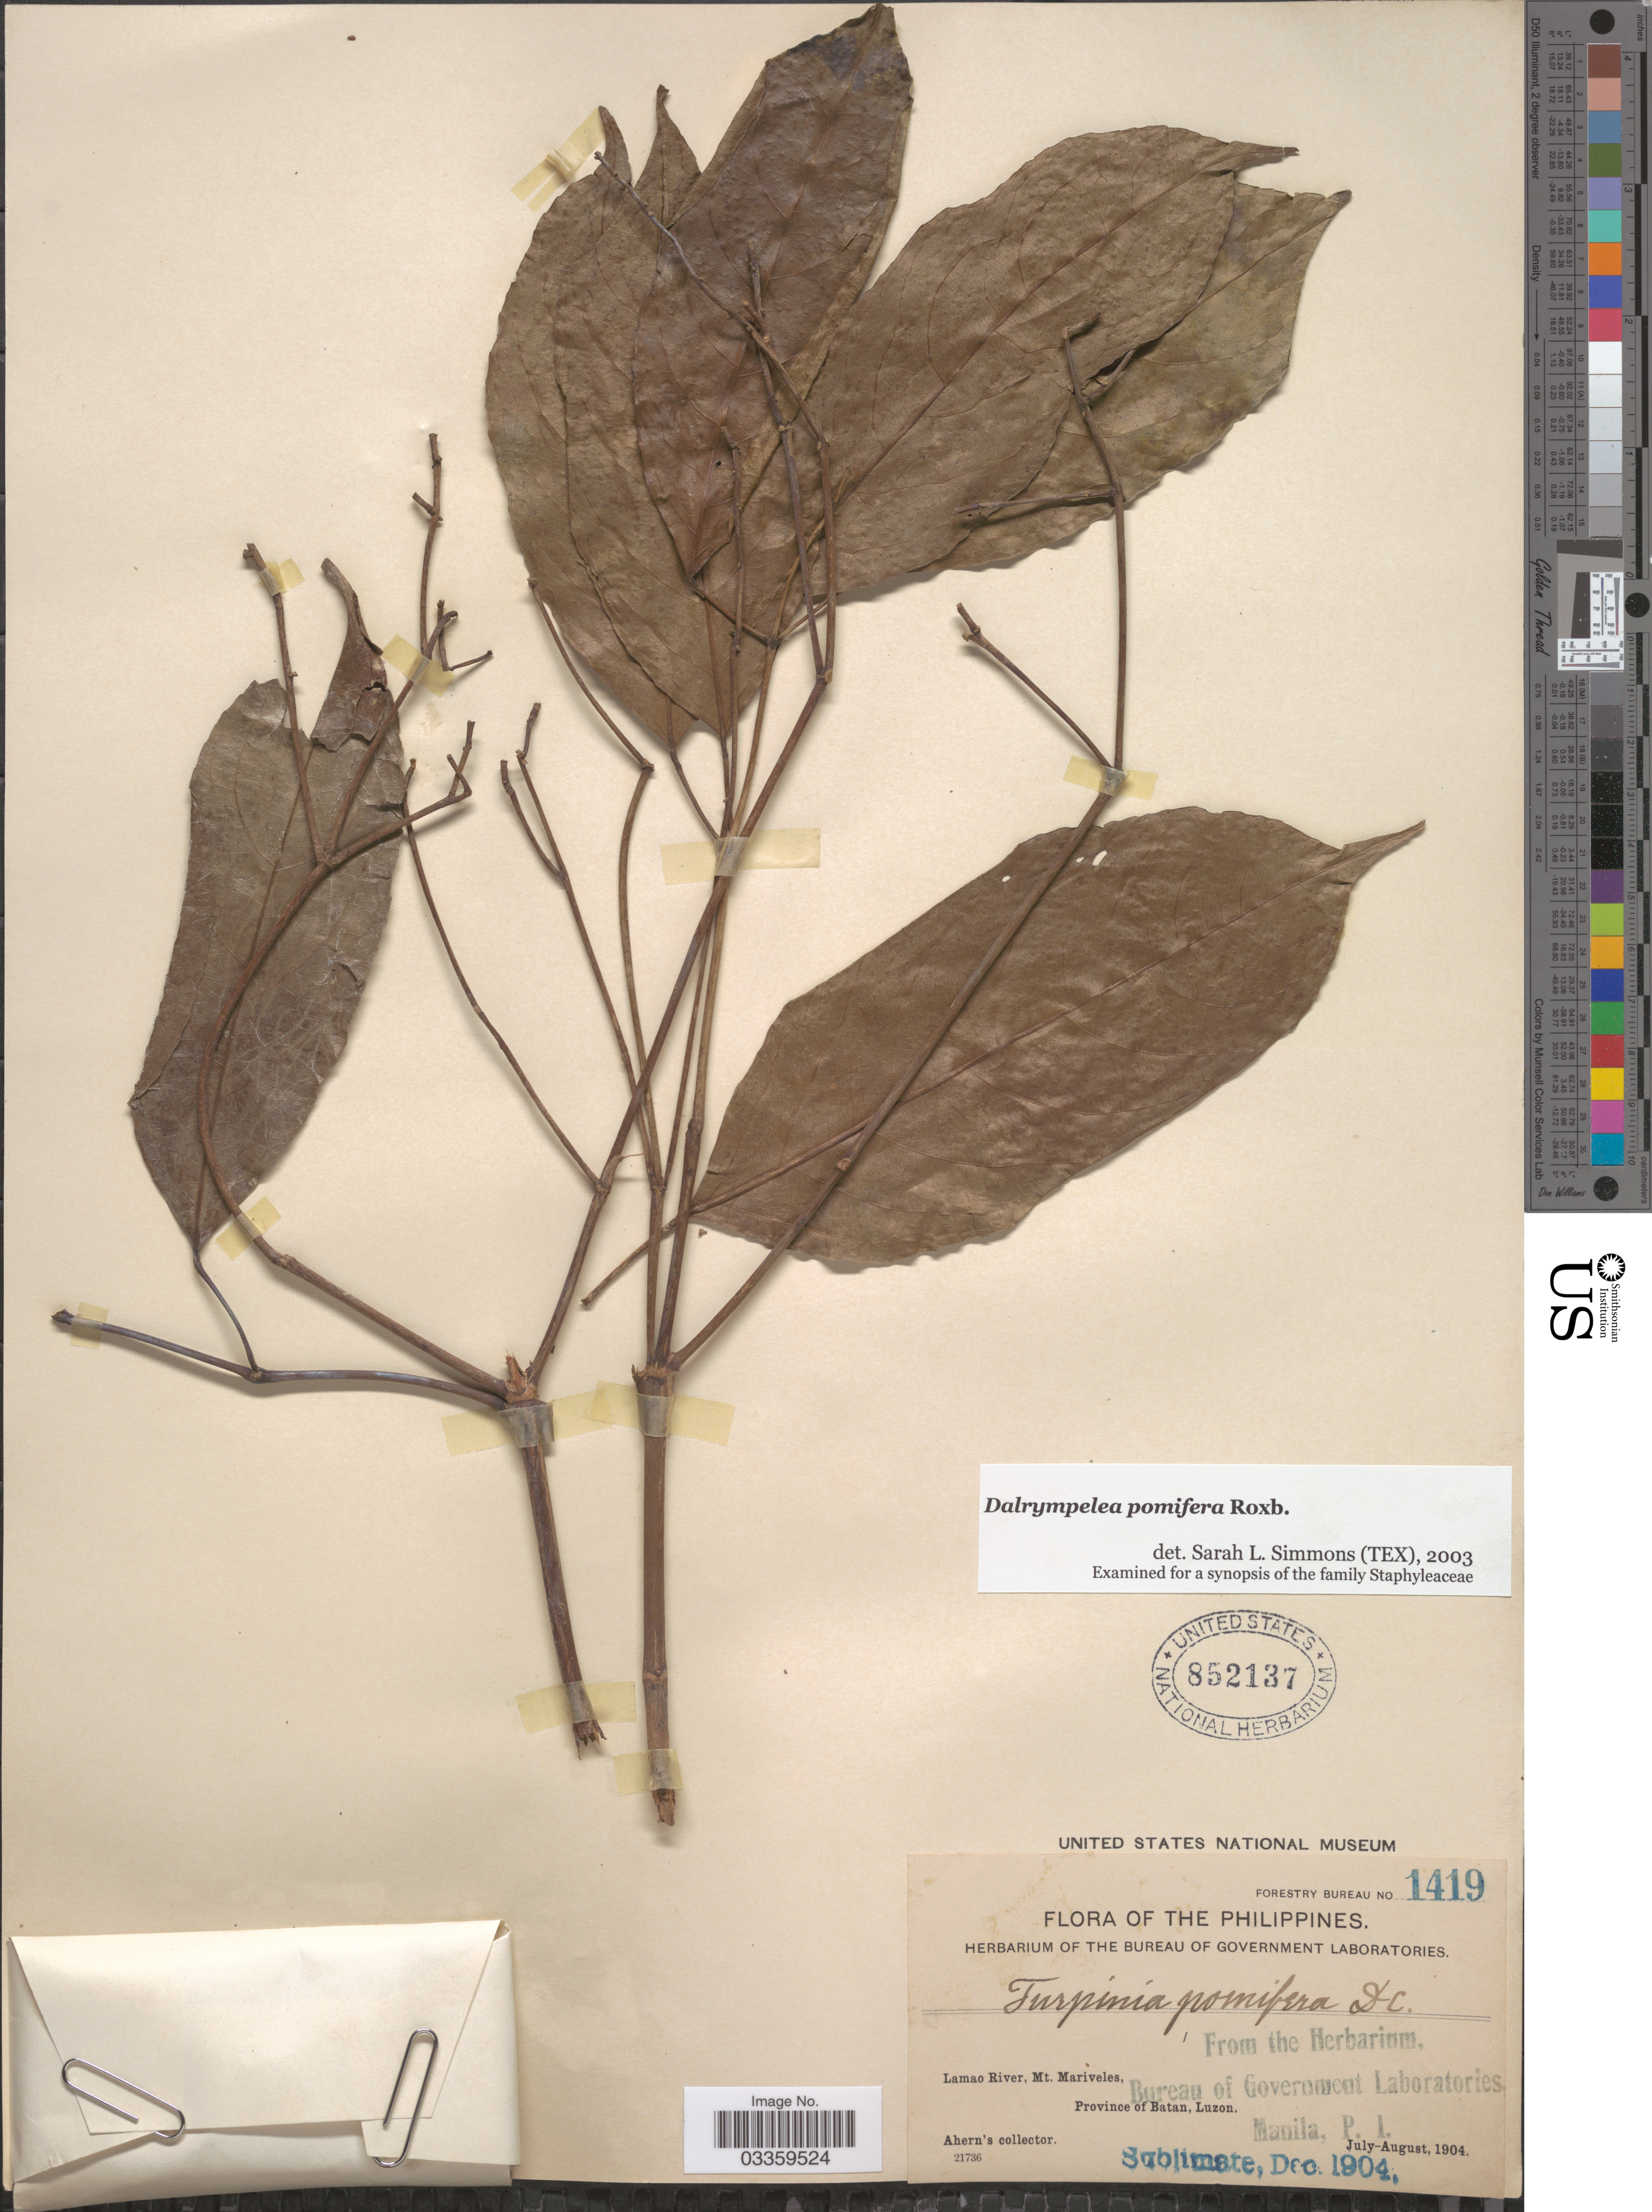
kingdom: Plantae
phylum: Tracheophyta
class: Magnoliopsida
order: Crossosomatales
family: Staphyleaceae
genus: Dalrympelea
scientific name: Dalrympelea pomifera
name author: Roxb.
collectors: Ahern's collector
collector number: Forestry Bureau 1419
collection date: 1904-07/1904-08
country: Philippines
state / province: Cagayan Valley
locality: Lamao River, Mt. Mariveles. Province of Batan, Luzon.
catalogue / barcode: US 852137